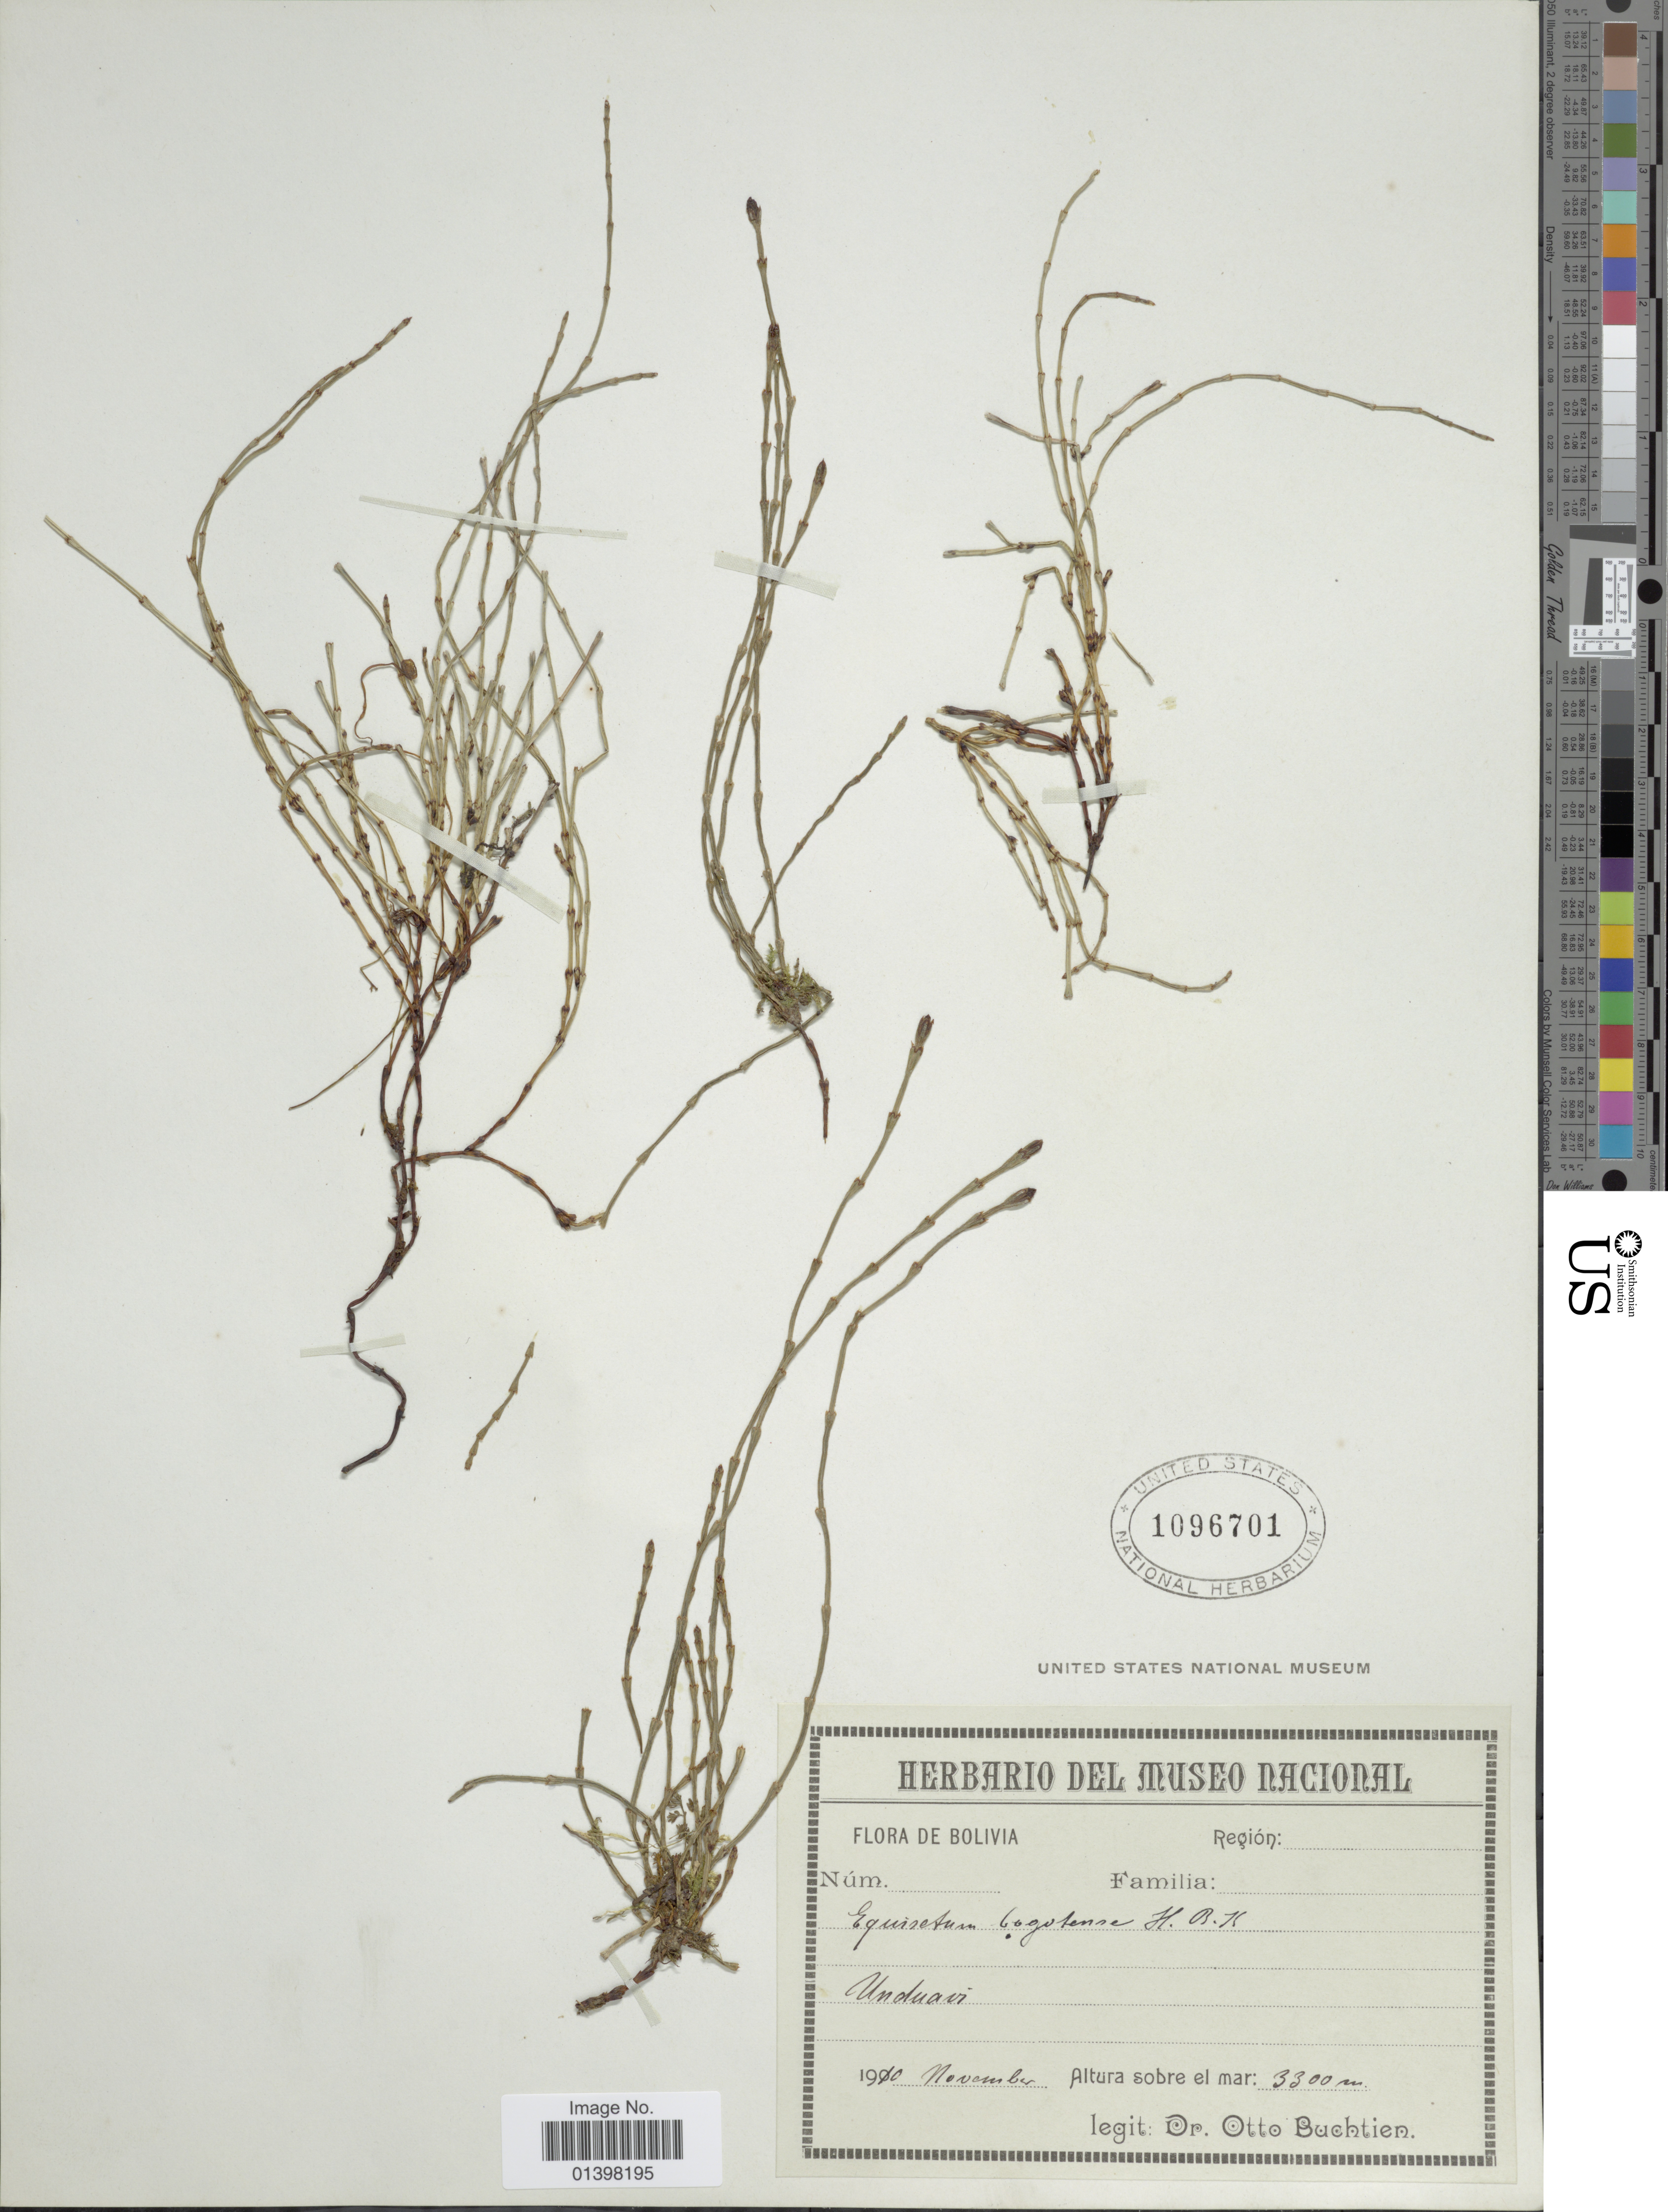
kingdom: Plantae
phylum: Tracheophyta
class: Polypodiopsida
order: Equisetales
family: Equisetaceae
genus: Equisetum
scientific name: Equisetum bogotense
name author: Kunth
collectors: O. Buchtien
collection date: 1910-11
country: Bolivia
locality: Unduavi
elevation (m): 3300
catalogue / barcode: US 1096701